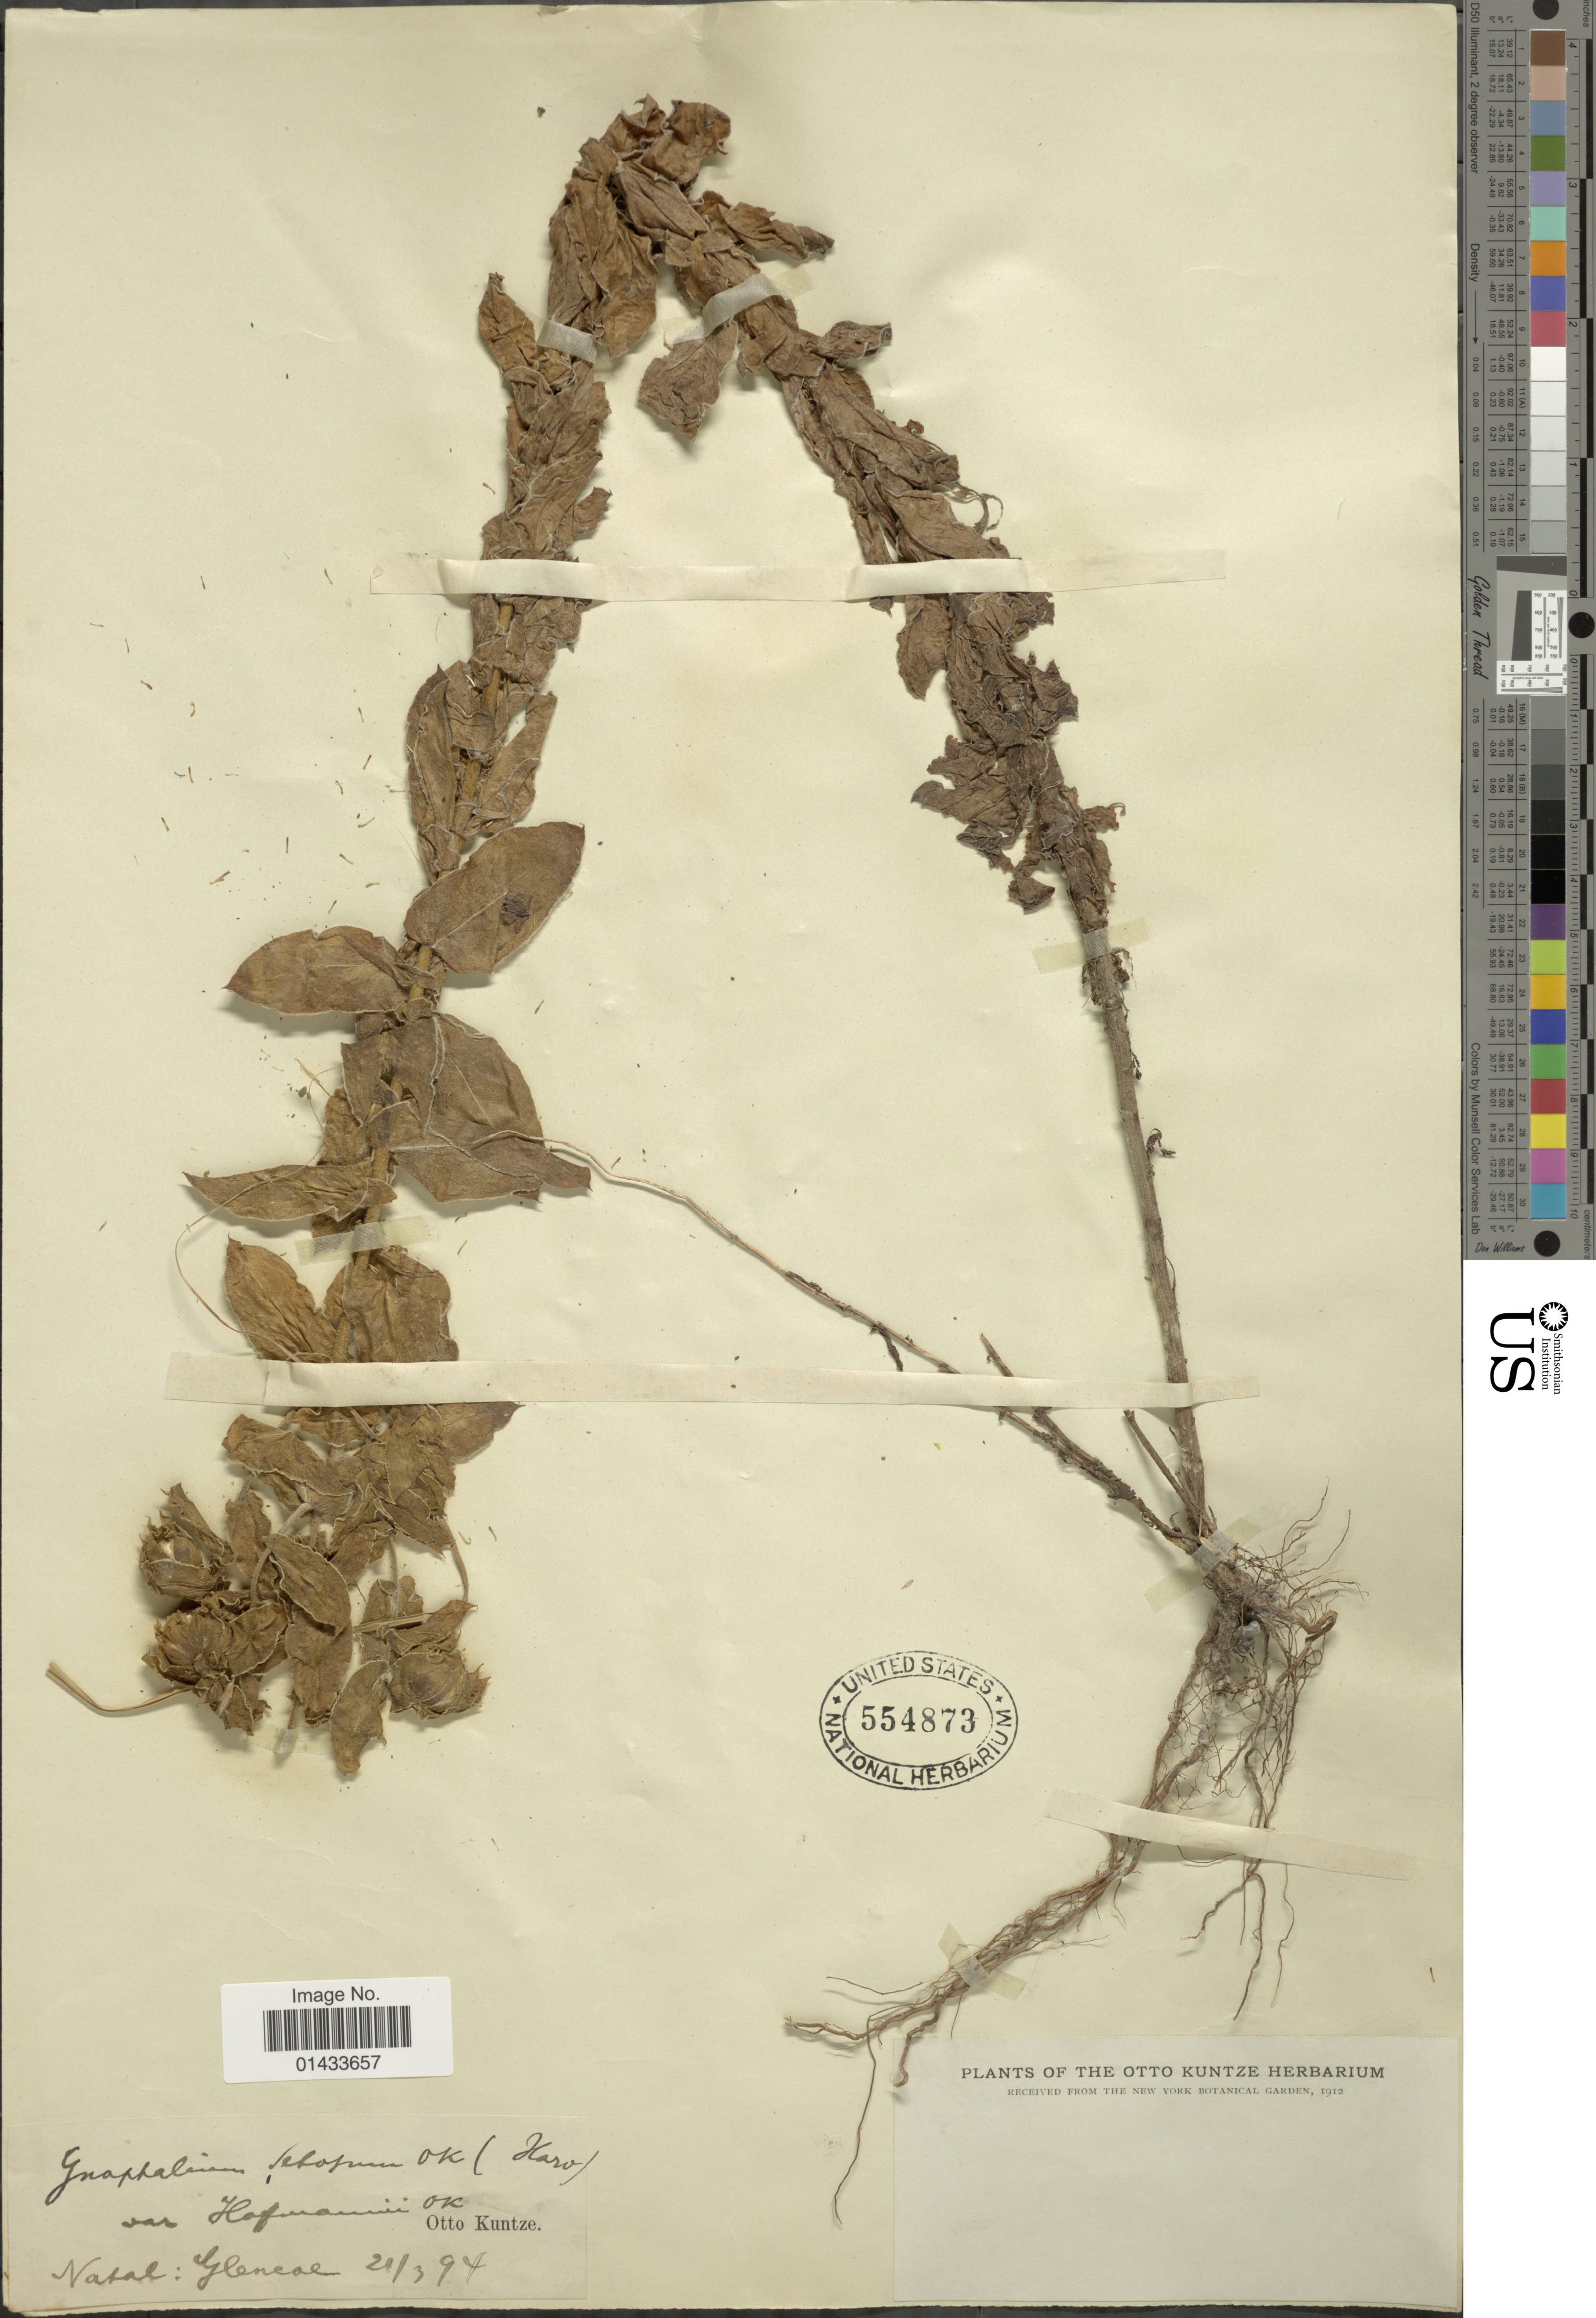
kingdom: Plantae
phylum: Tracheophyta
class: Magnoliopsida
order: Asterales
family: Asteraceae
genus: Helichrysum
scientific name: Helichrysum setosum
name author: Harv.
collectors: C.E.O. Kuntze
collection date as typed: Transcribed d/m/y: 21/3/94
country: South Africa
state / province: KwaZulu-Natal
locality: Natal: Glencal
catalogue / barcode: US 554873